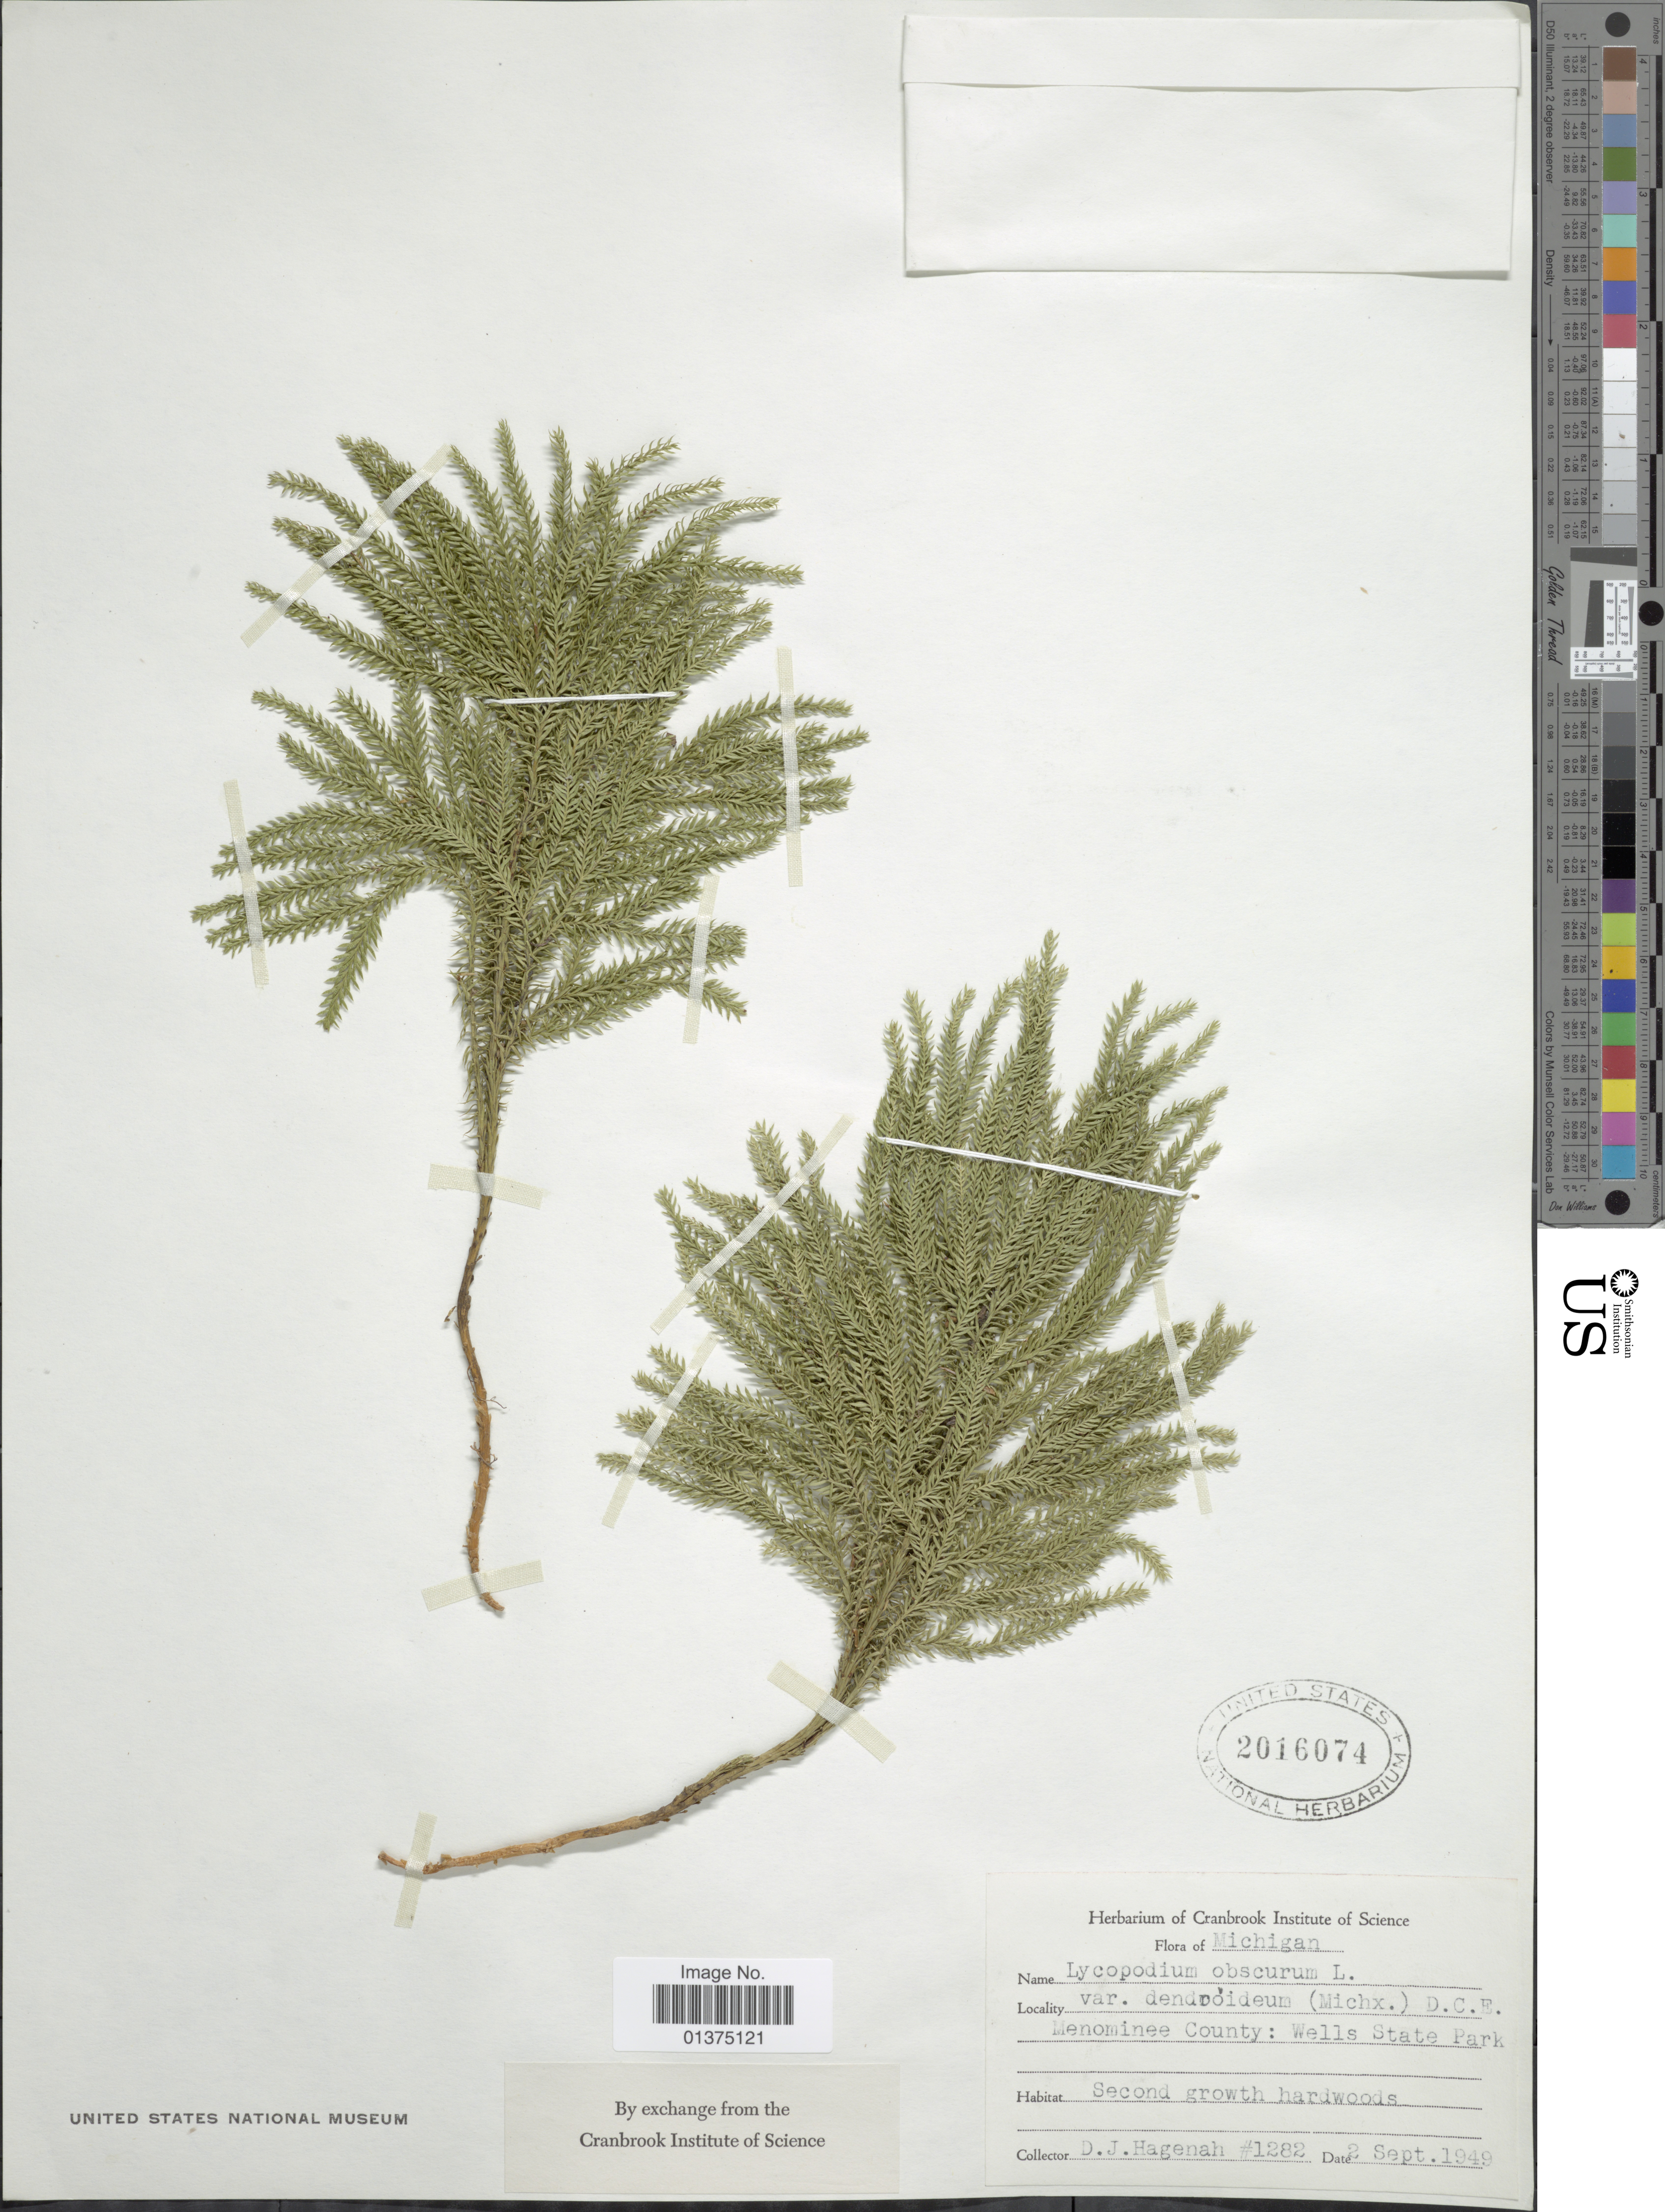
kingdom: Plantae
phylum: Tracheophyta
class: Lycopodiopsida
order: Lycopodiales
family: Lycopodiaceae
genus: Dendrolycopodium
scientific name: Dendrolycopodium dendroideum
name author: (Michx.) A. Haines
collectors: D. Hagenah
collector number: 1282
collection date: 1949-09-02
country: United States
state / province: Michigan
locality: Menominee County: Wells State Park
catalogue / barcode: US 2016074